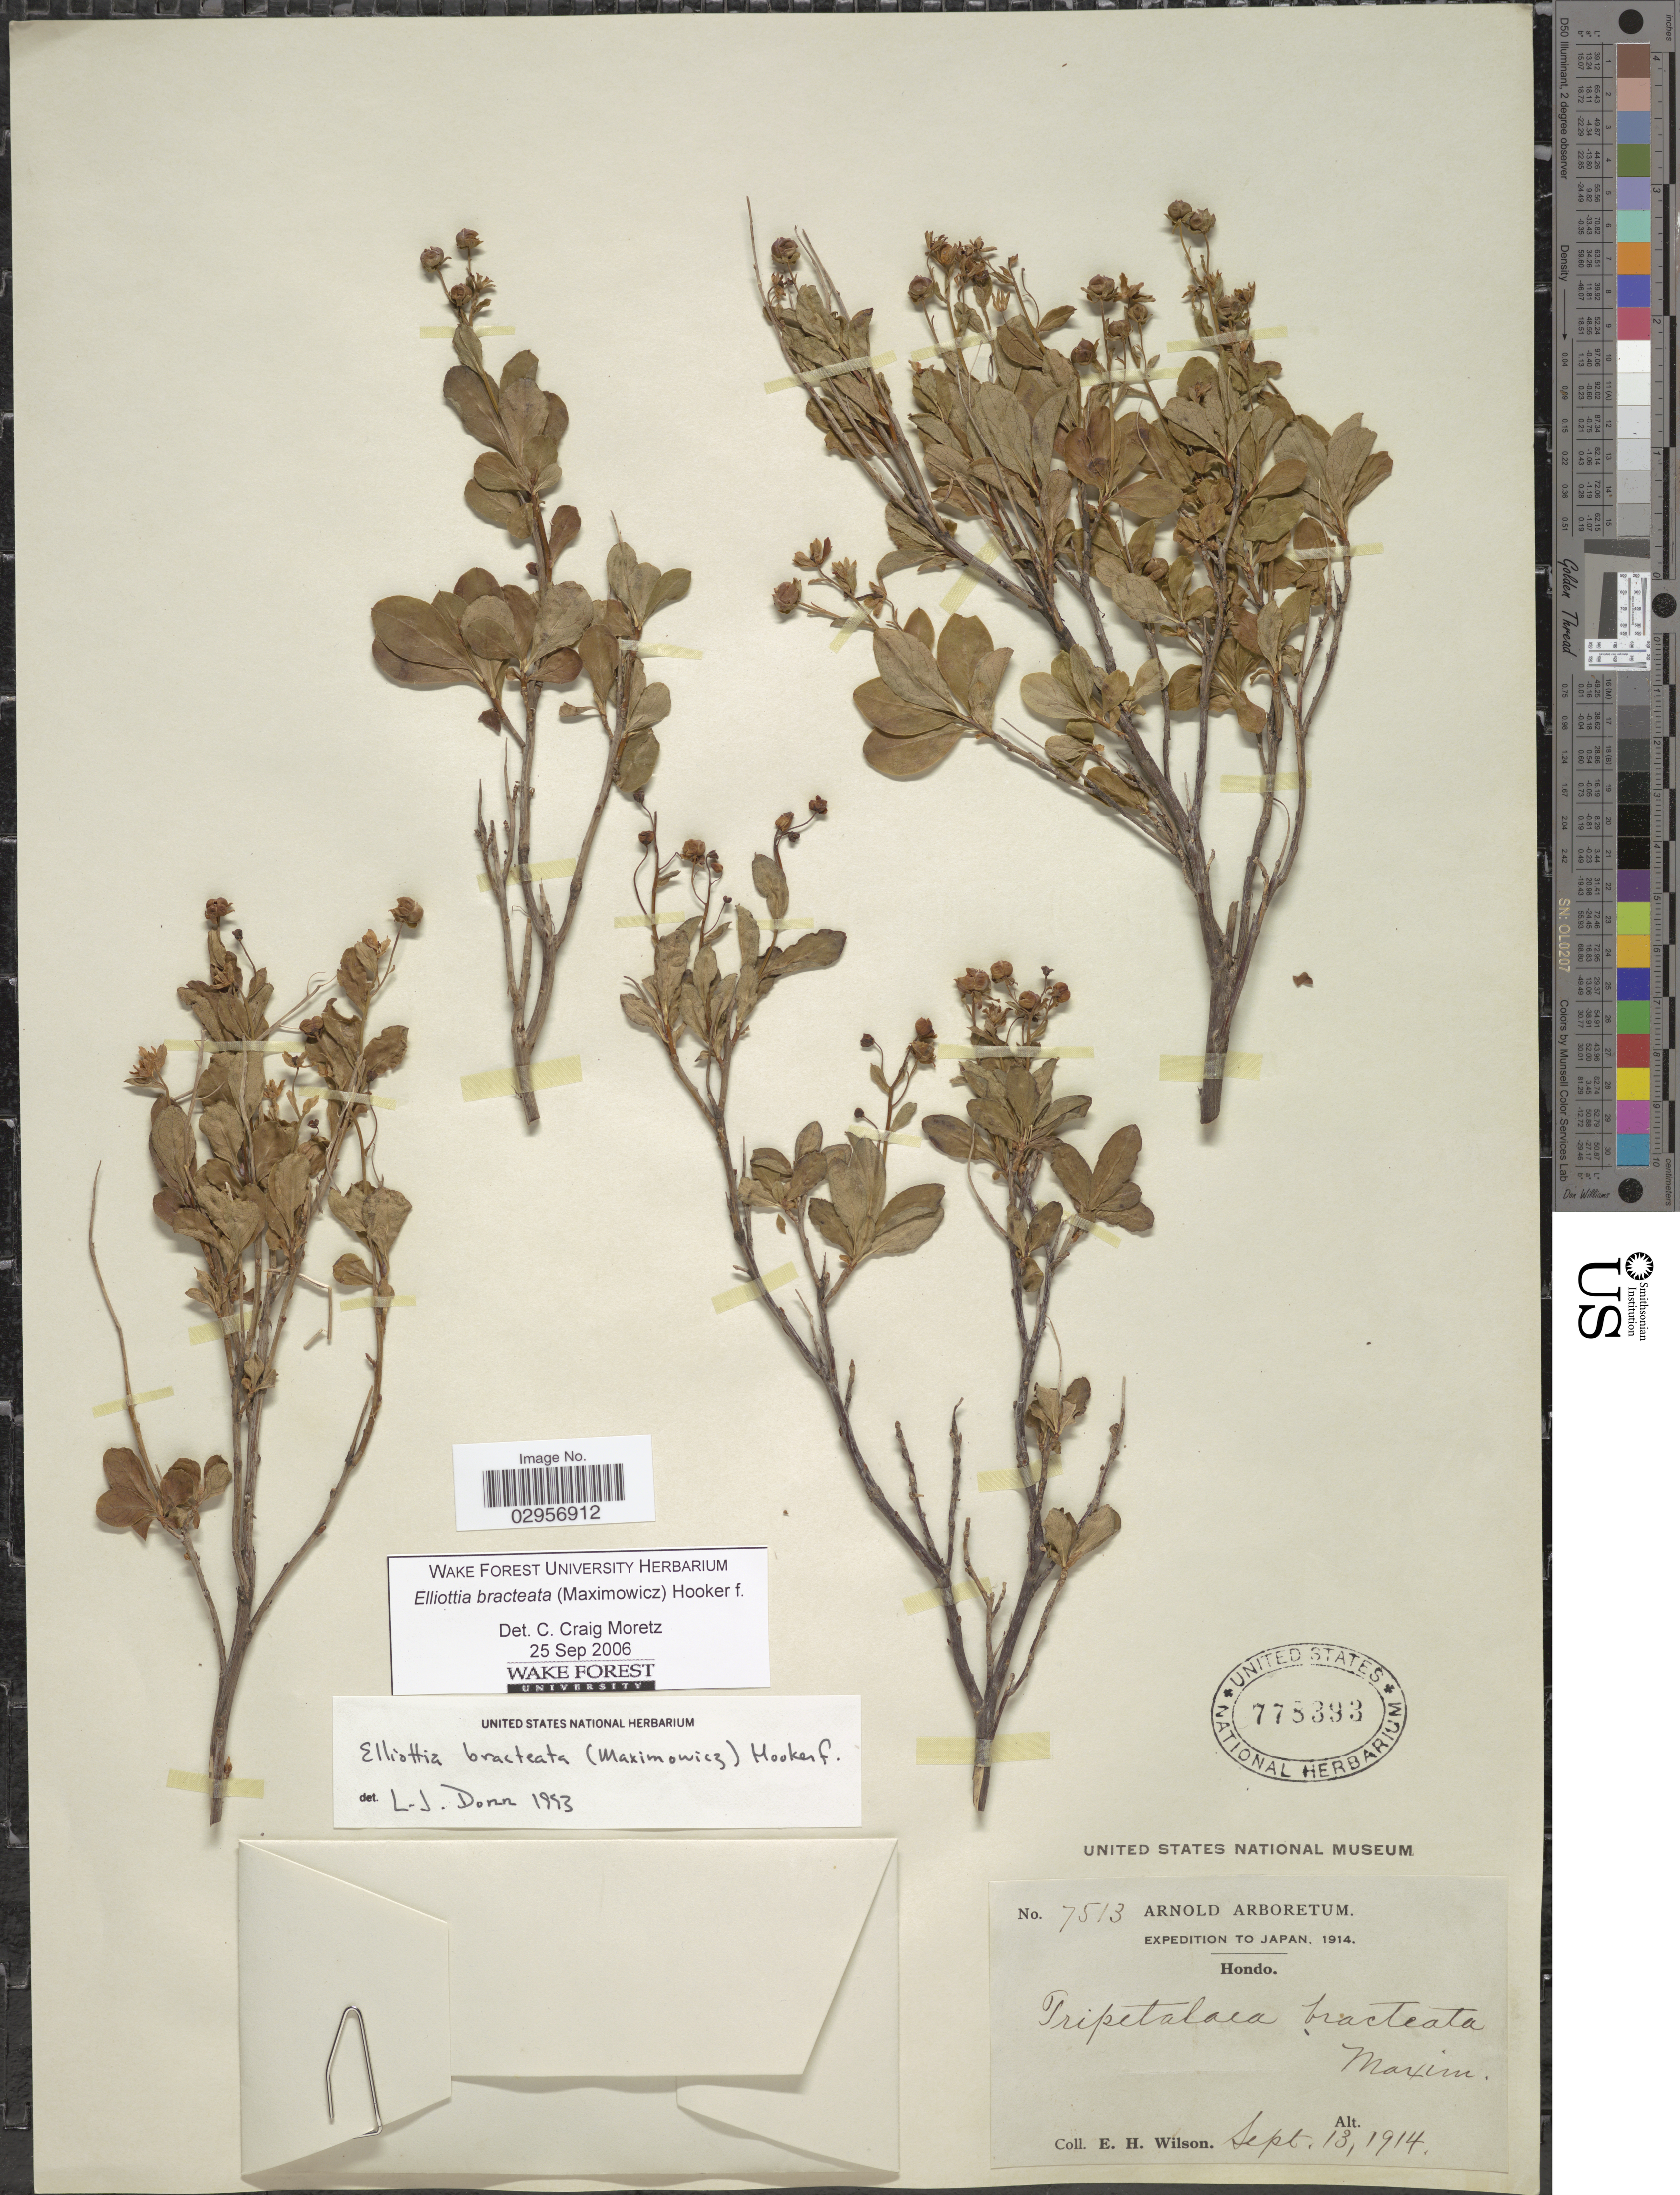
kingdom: Plantae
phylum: Tracheophyta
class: Magnoliopsida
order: Ericales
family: Ericaceae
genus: Elliottia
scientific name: Elliottia bracteata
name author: Hook. f.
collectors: E. Wilson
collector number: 7513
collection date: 1914-09-13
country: Japan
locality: Hondo.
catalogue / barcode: US 778393